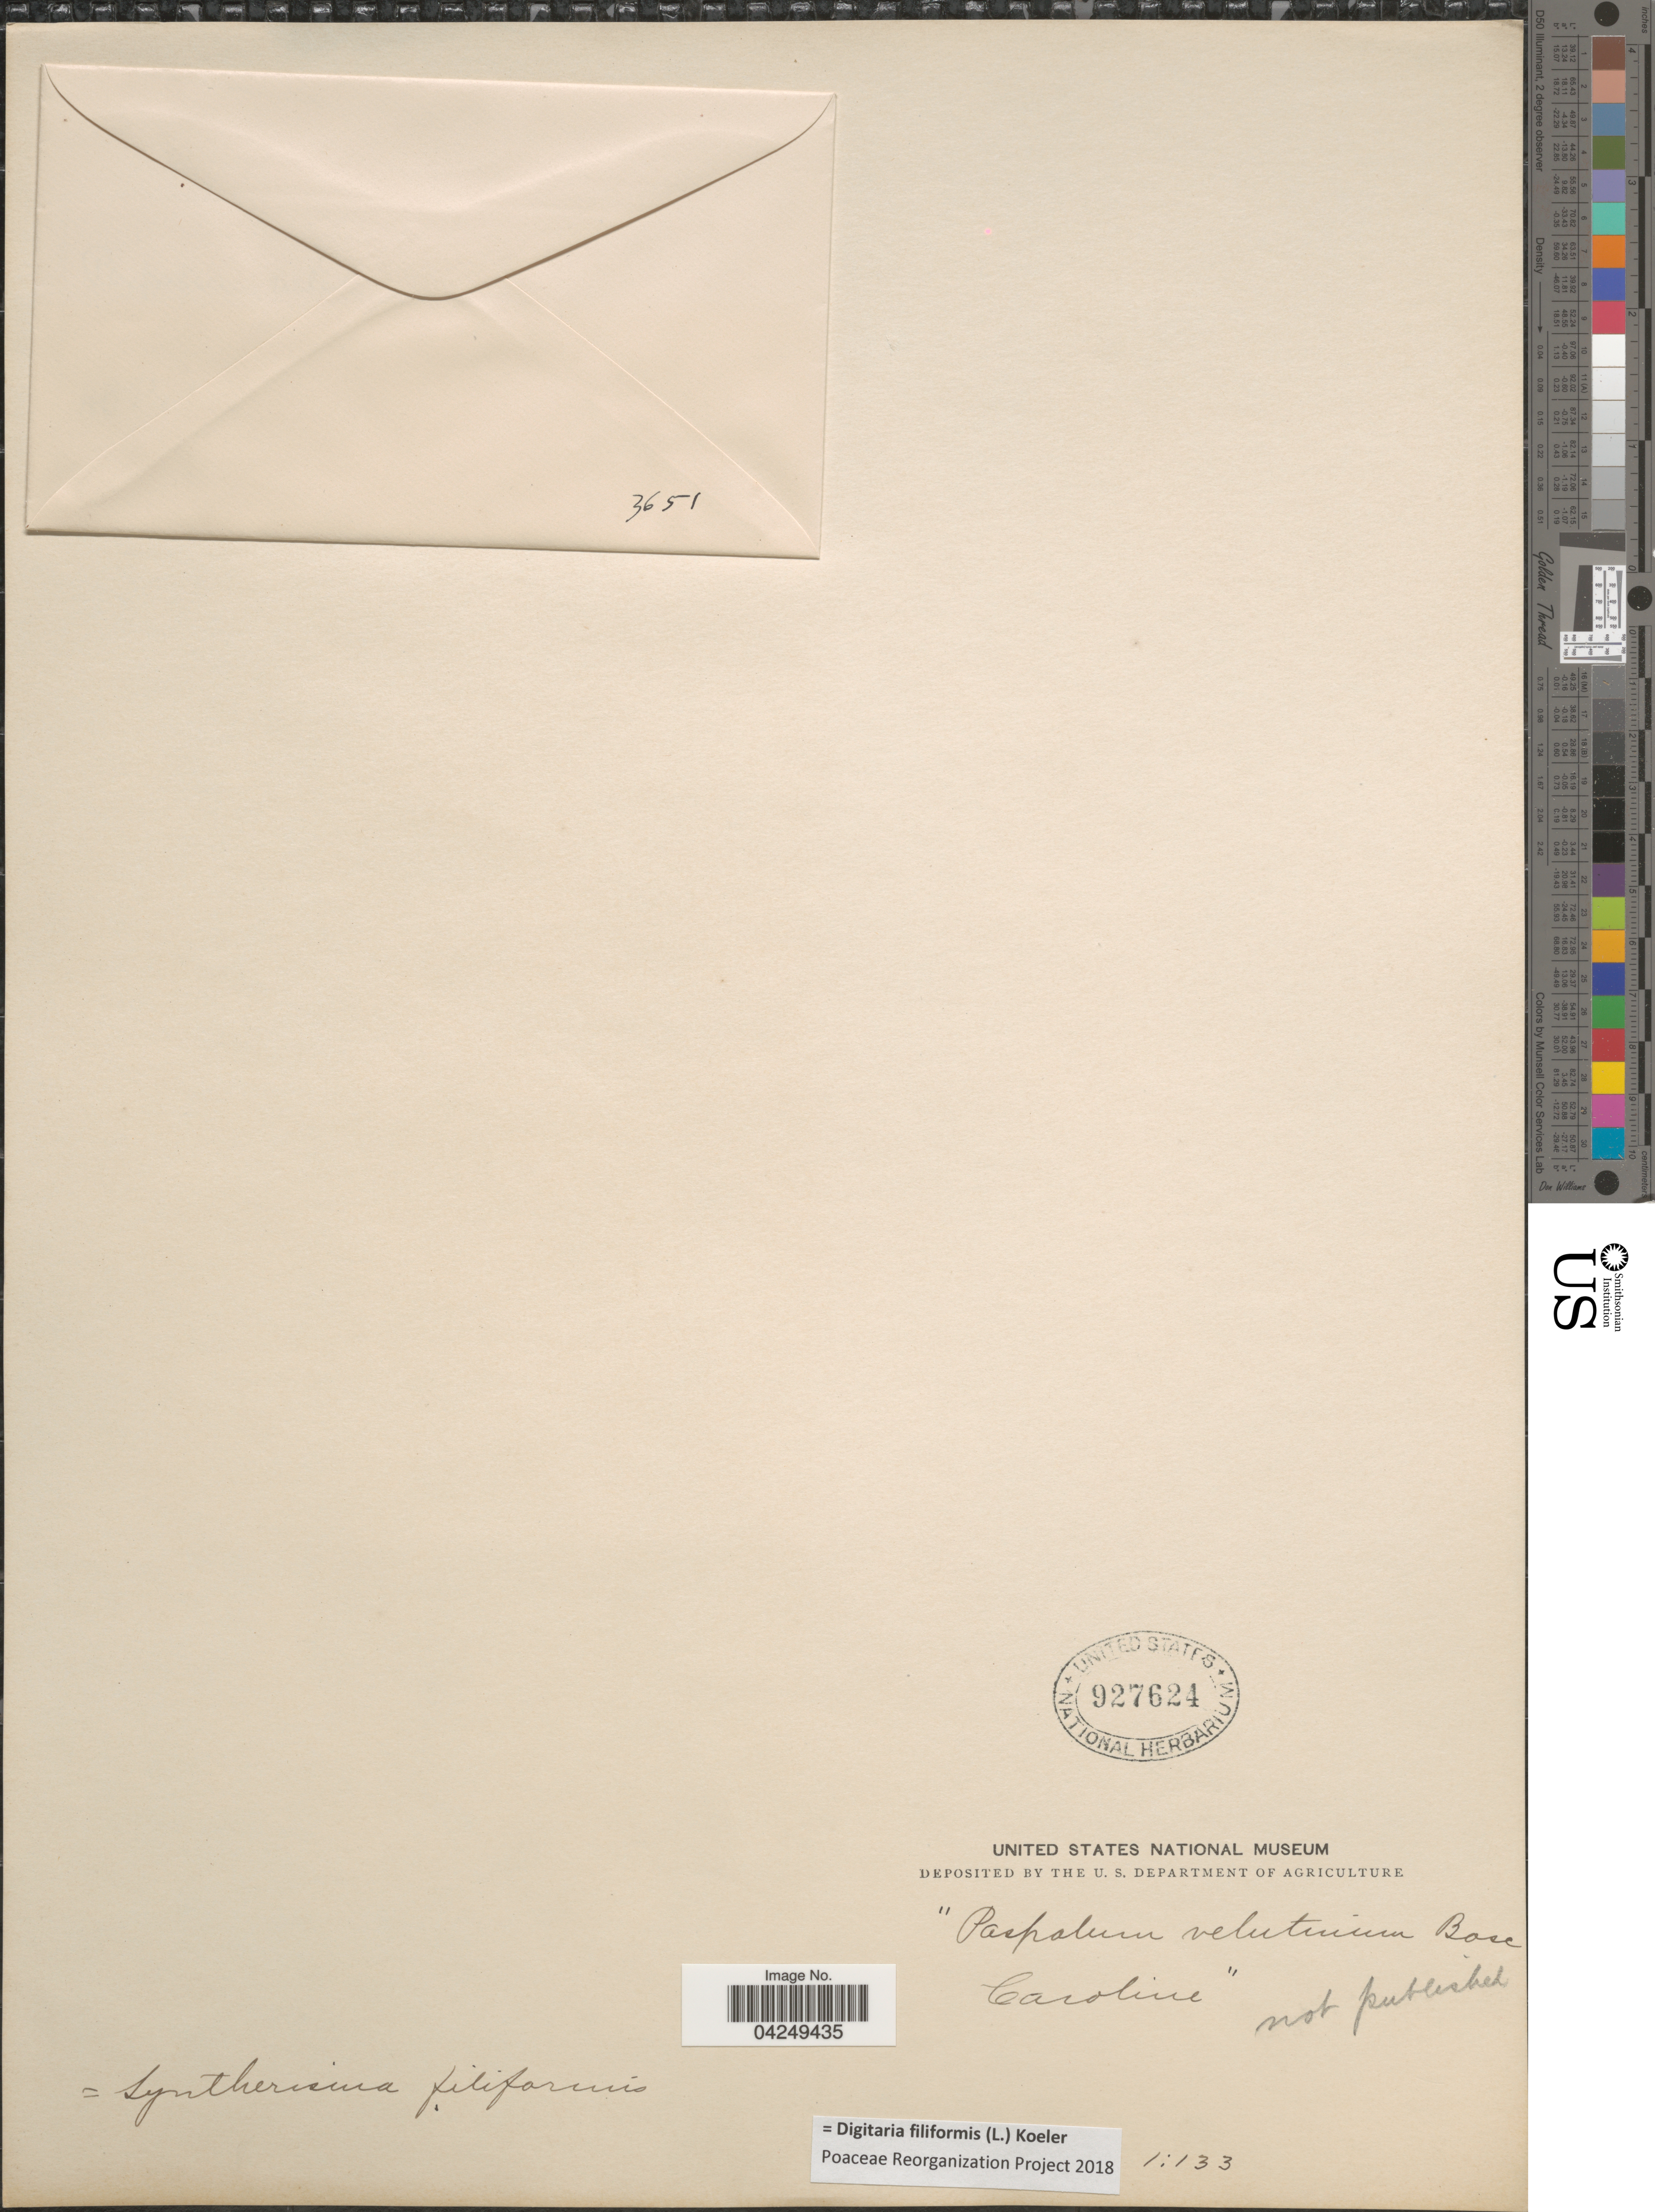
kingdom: Plantae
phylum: Tracheophyta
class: Liliopsida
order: Poales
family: Poaceae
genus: Digitaria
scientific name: Digitaria filiformis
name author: (L.) Koeler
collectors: Bose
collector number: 3651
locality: Caroline [unsure placement].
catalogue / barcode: US 927624